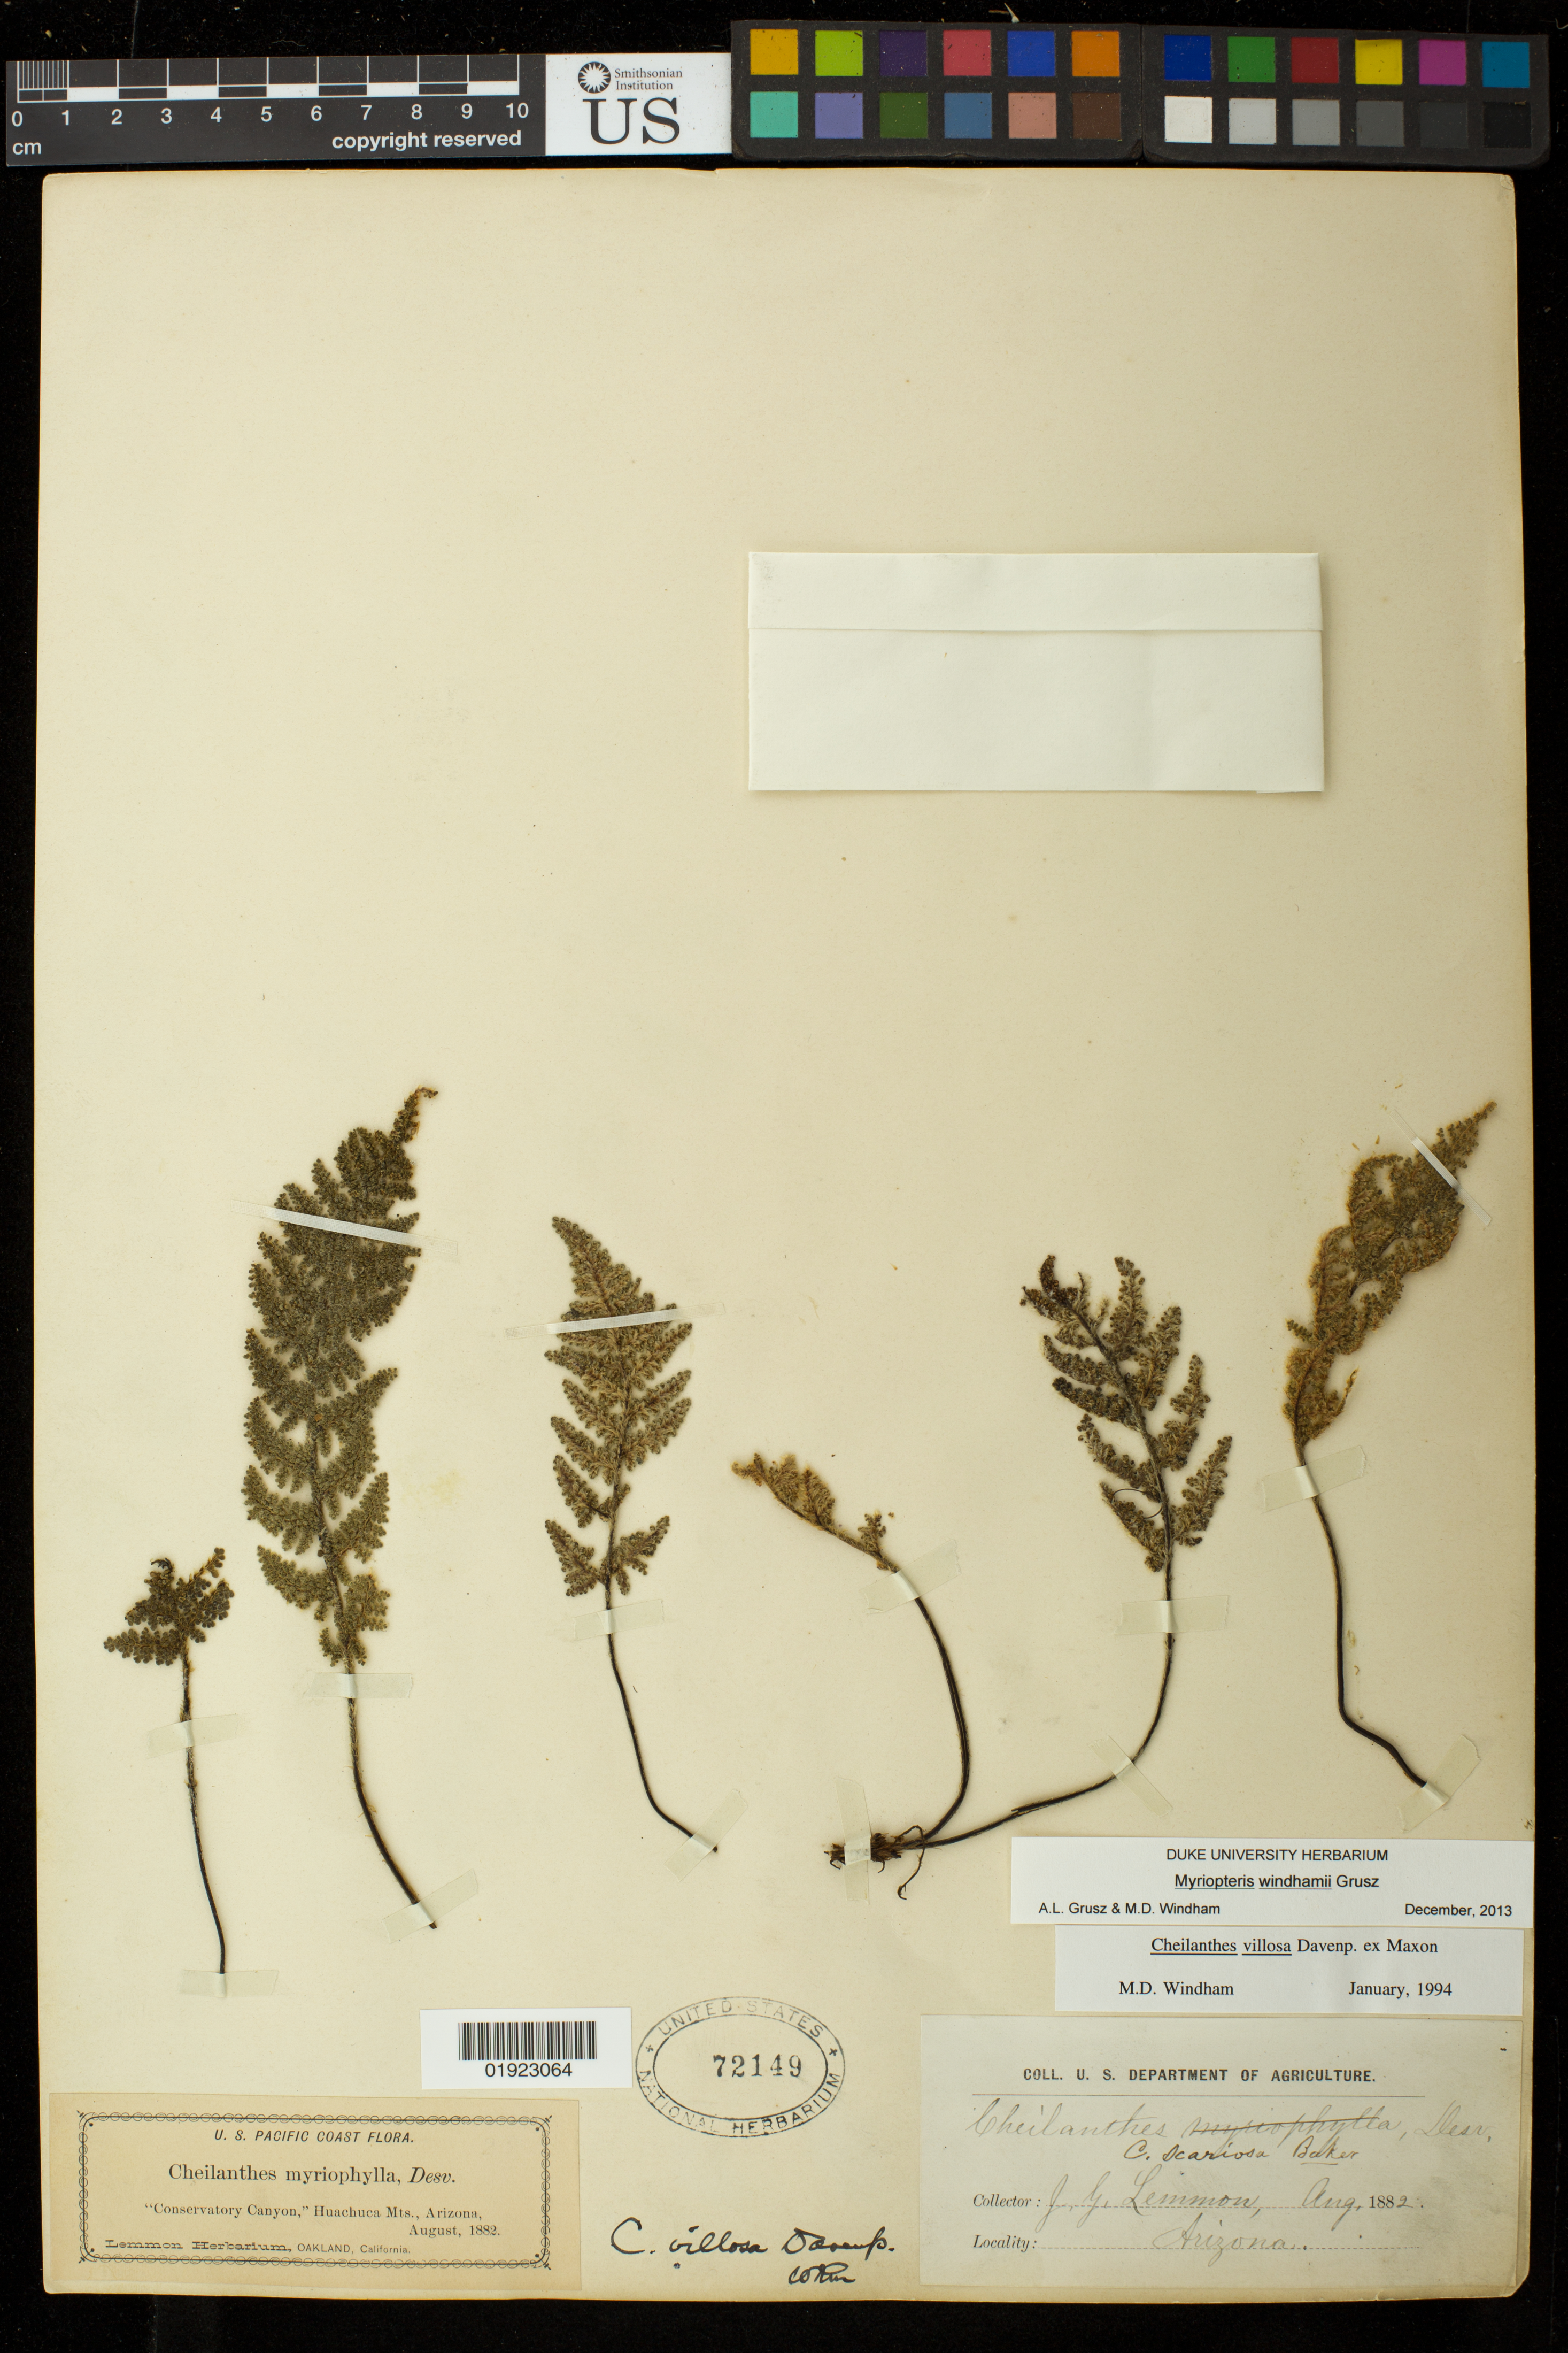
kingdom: Plantae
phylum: Tracheophyta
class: Polypodiopsida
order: Polypodiales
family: Pteridaceae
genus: Myriopteris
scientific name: Myriopteris windhamii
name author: Grusz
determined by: Grusz, A. L.; Windham, M. D.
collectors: J. G. Lemmon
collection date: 1882-08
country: United States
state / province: Arizona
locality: Conservatory Canyon, Huachuca Mts.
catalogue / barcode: US 72149